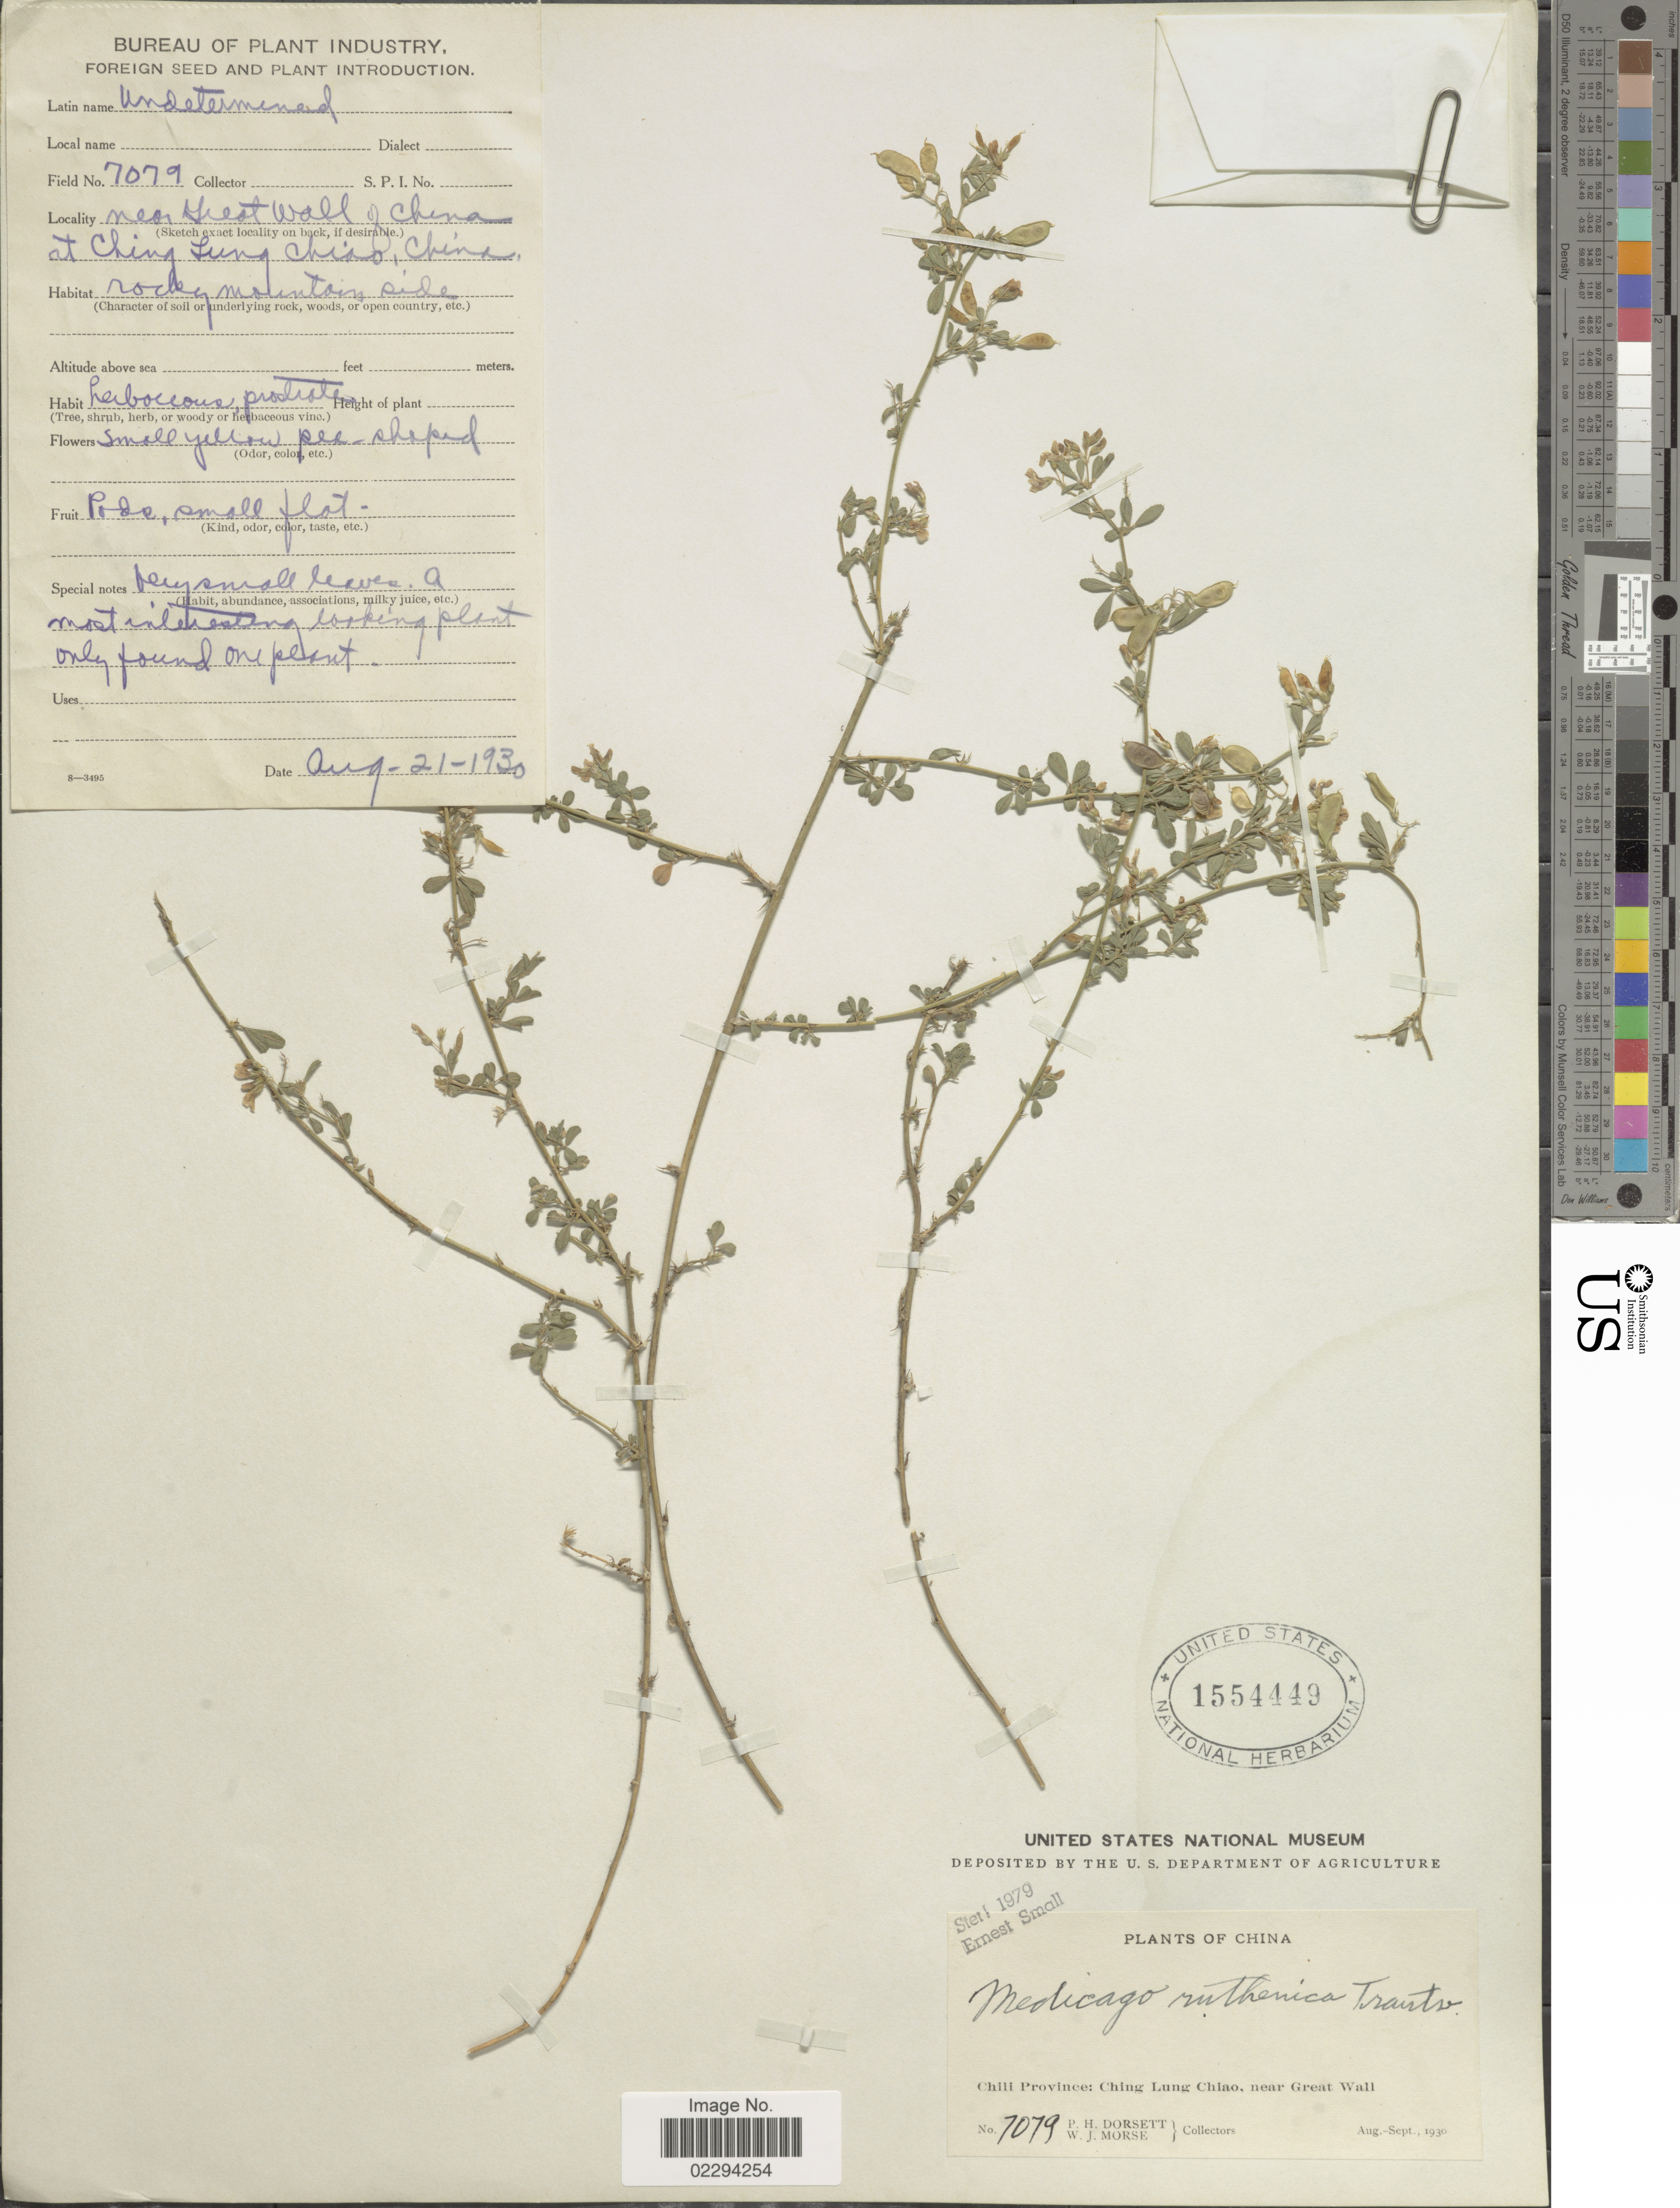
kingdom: Plantae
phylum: Tracheophyta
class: Magnoliopsida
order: Fabales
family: Fabaceae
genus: Medicago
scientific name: Medicago ruthenica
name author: (L.) Trautv.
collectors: P. H. Dorsett & W. J. Morse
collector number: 7079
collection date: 1930-08/1930-09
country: China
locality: Chili Province: Ching Lung Chiao, near Great Wall.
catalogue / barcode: US 1554449